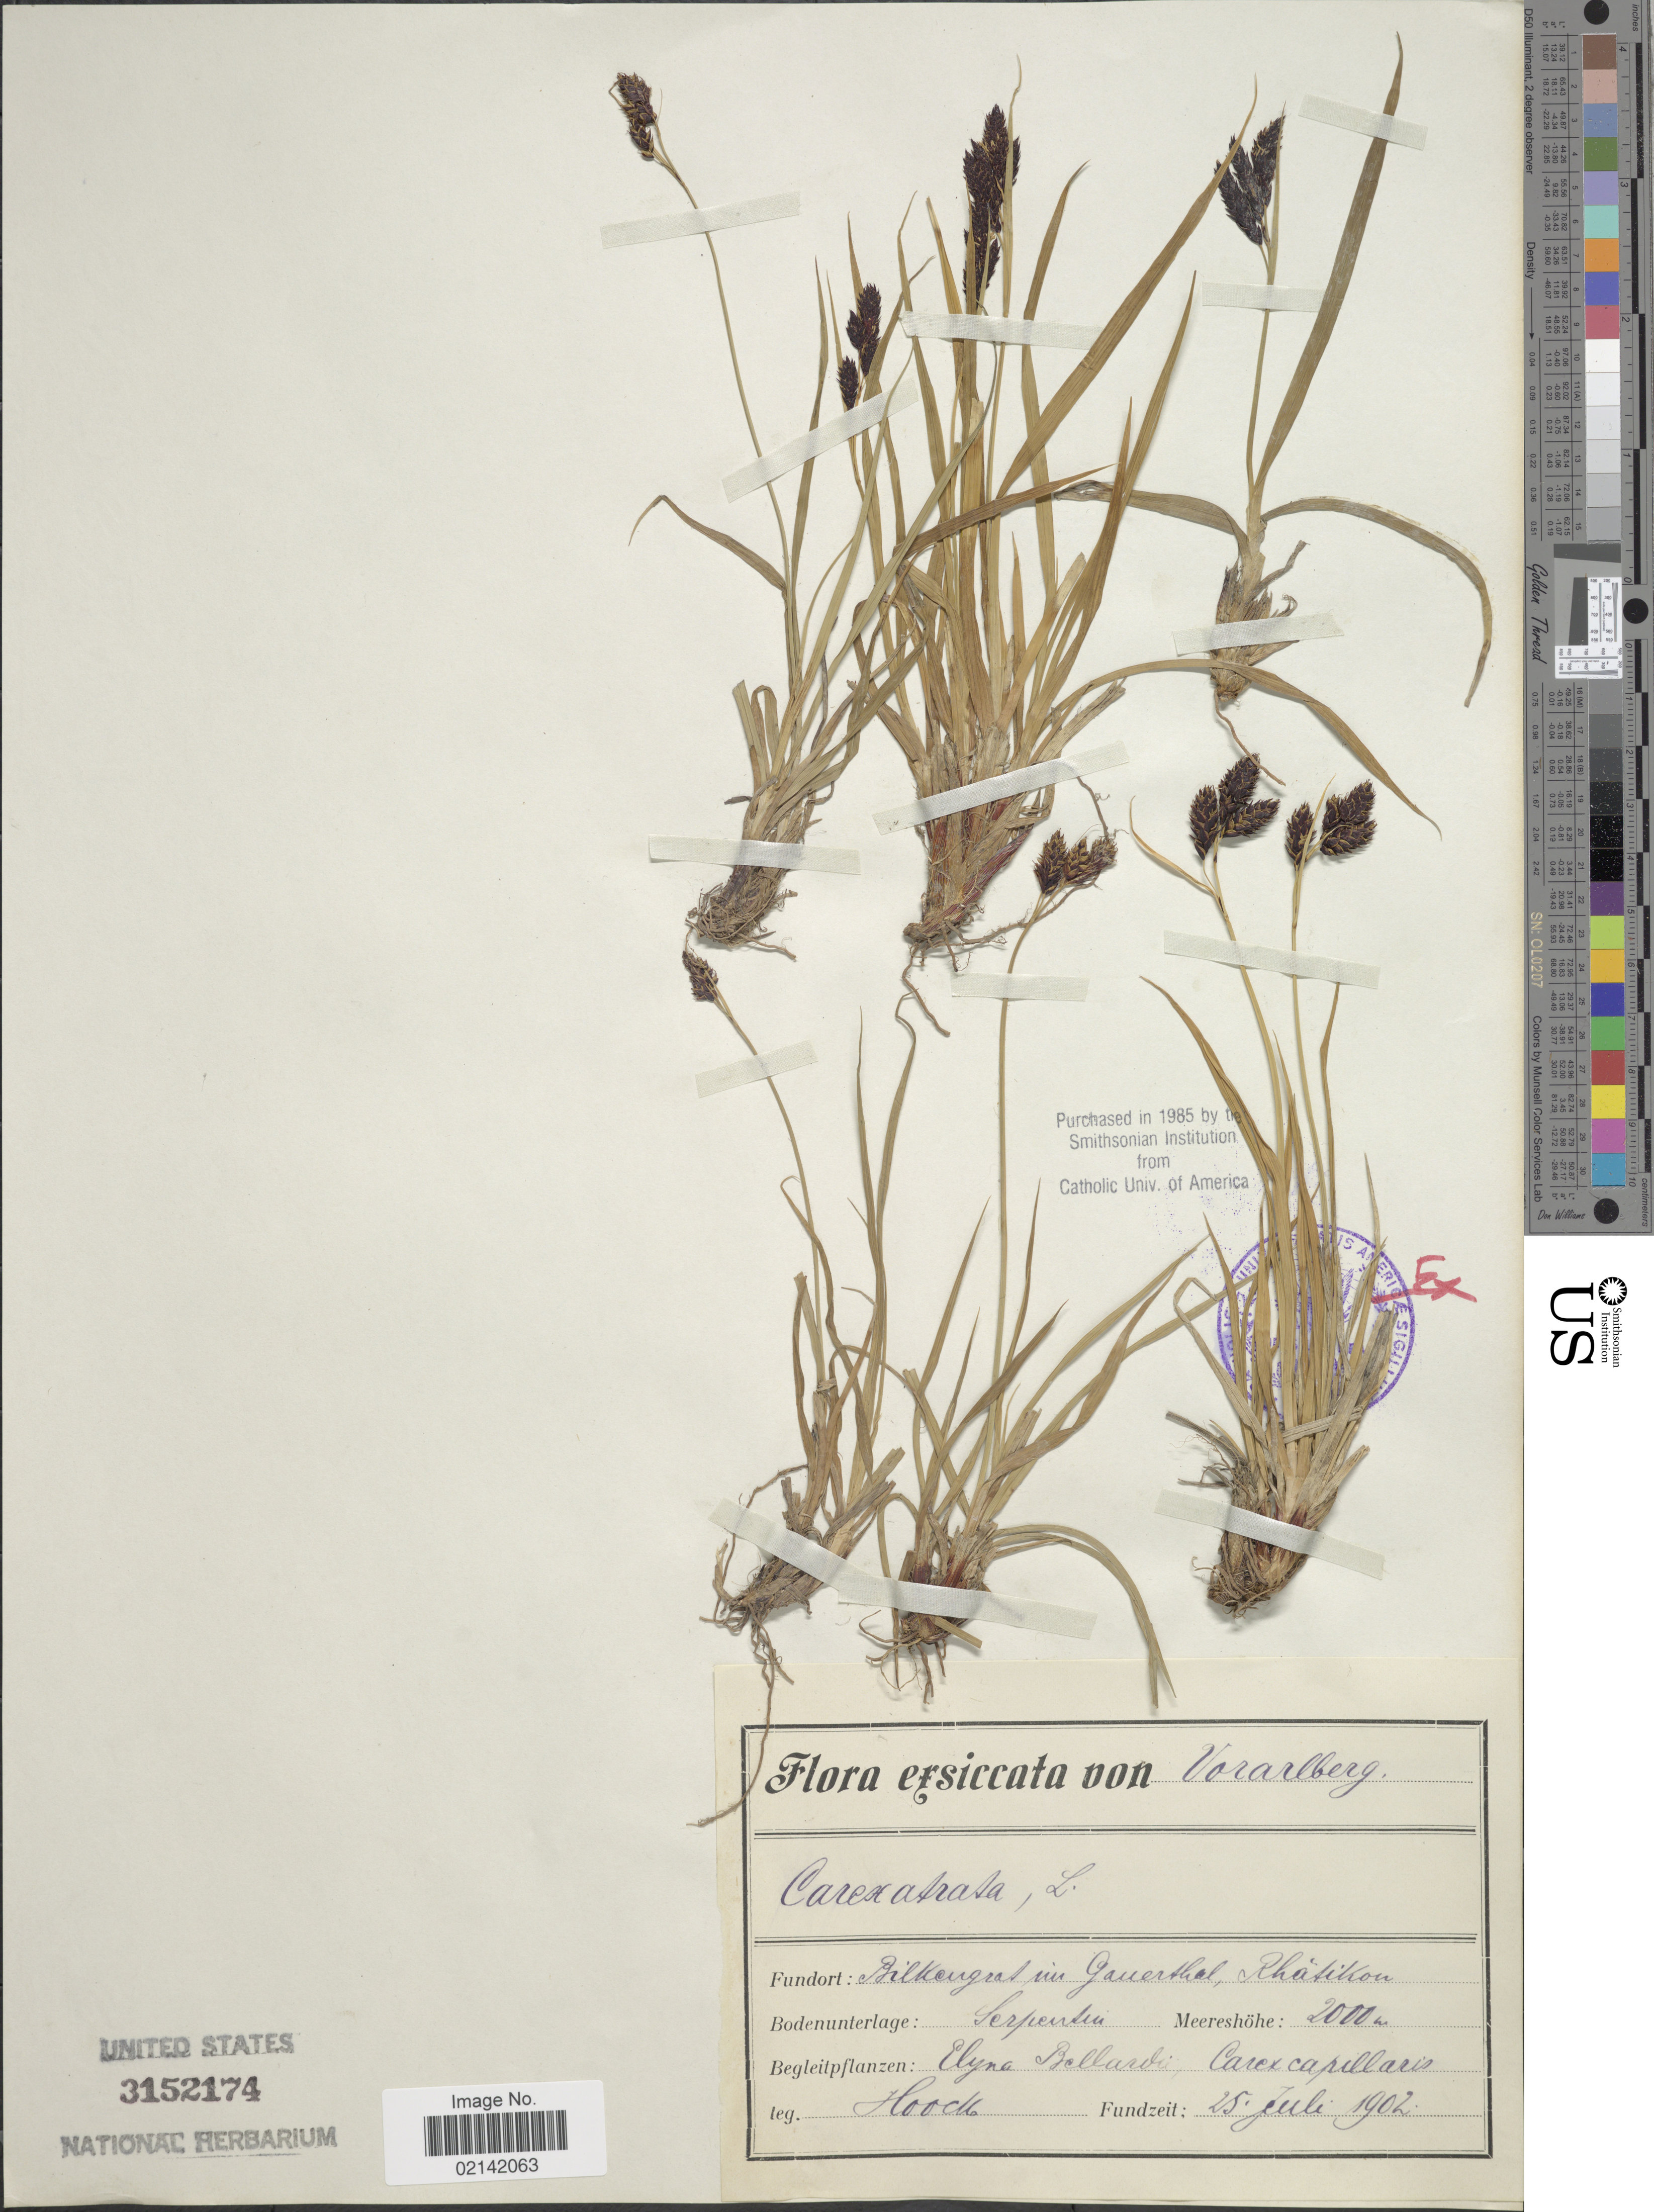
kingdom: Plantae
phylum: Tracheophyta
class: Liliopsida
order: Poales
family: Cyperaceae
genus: Carex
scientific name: Carex atrata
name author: L.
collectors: -. Hoock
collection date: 1902-07-25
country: Austria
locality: Vorarlberg, Elyna Bellardi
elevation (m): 2000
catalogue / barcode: US 3152174